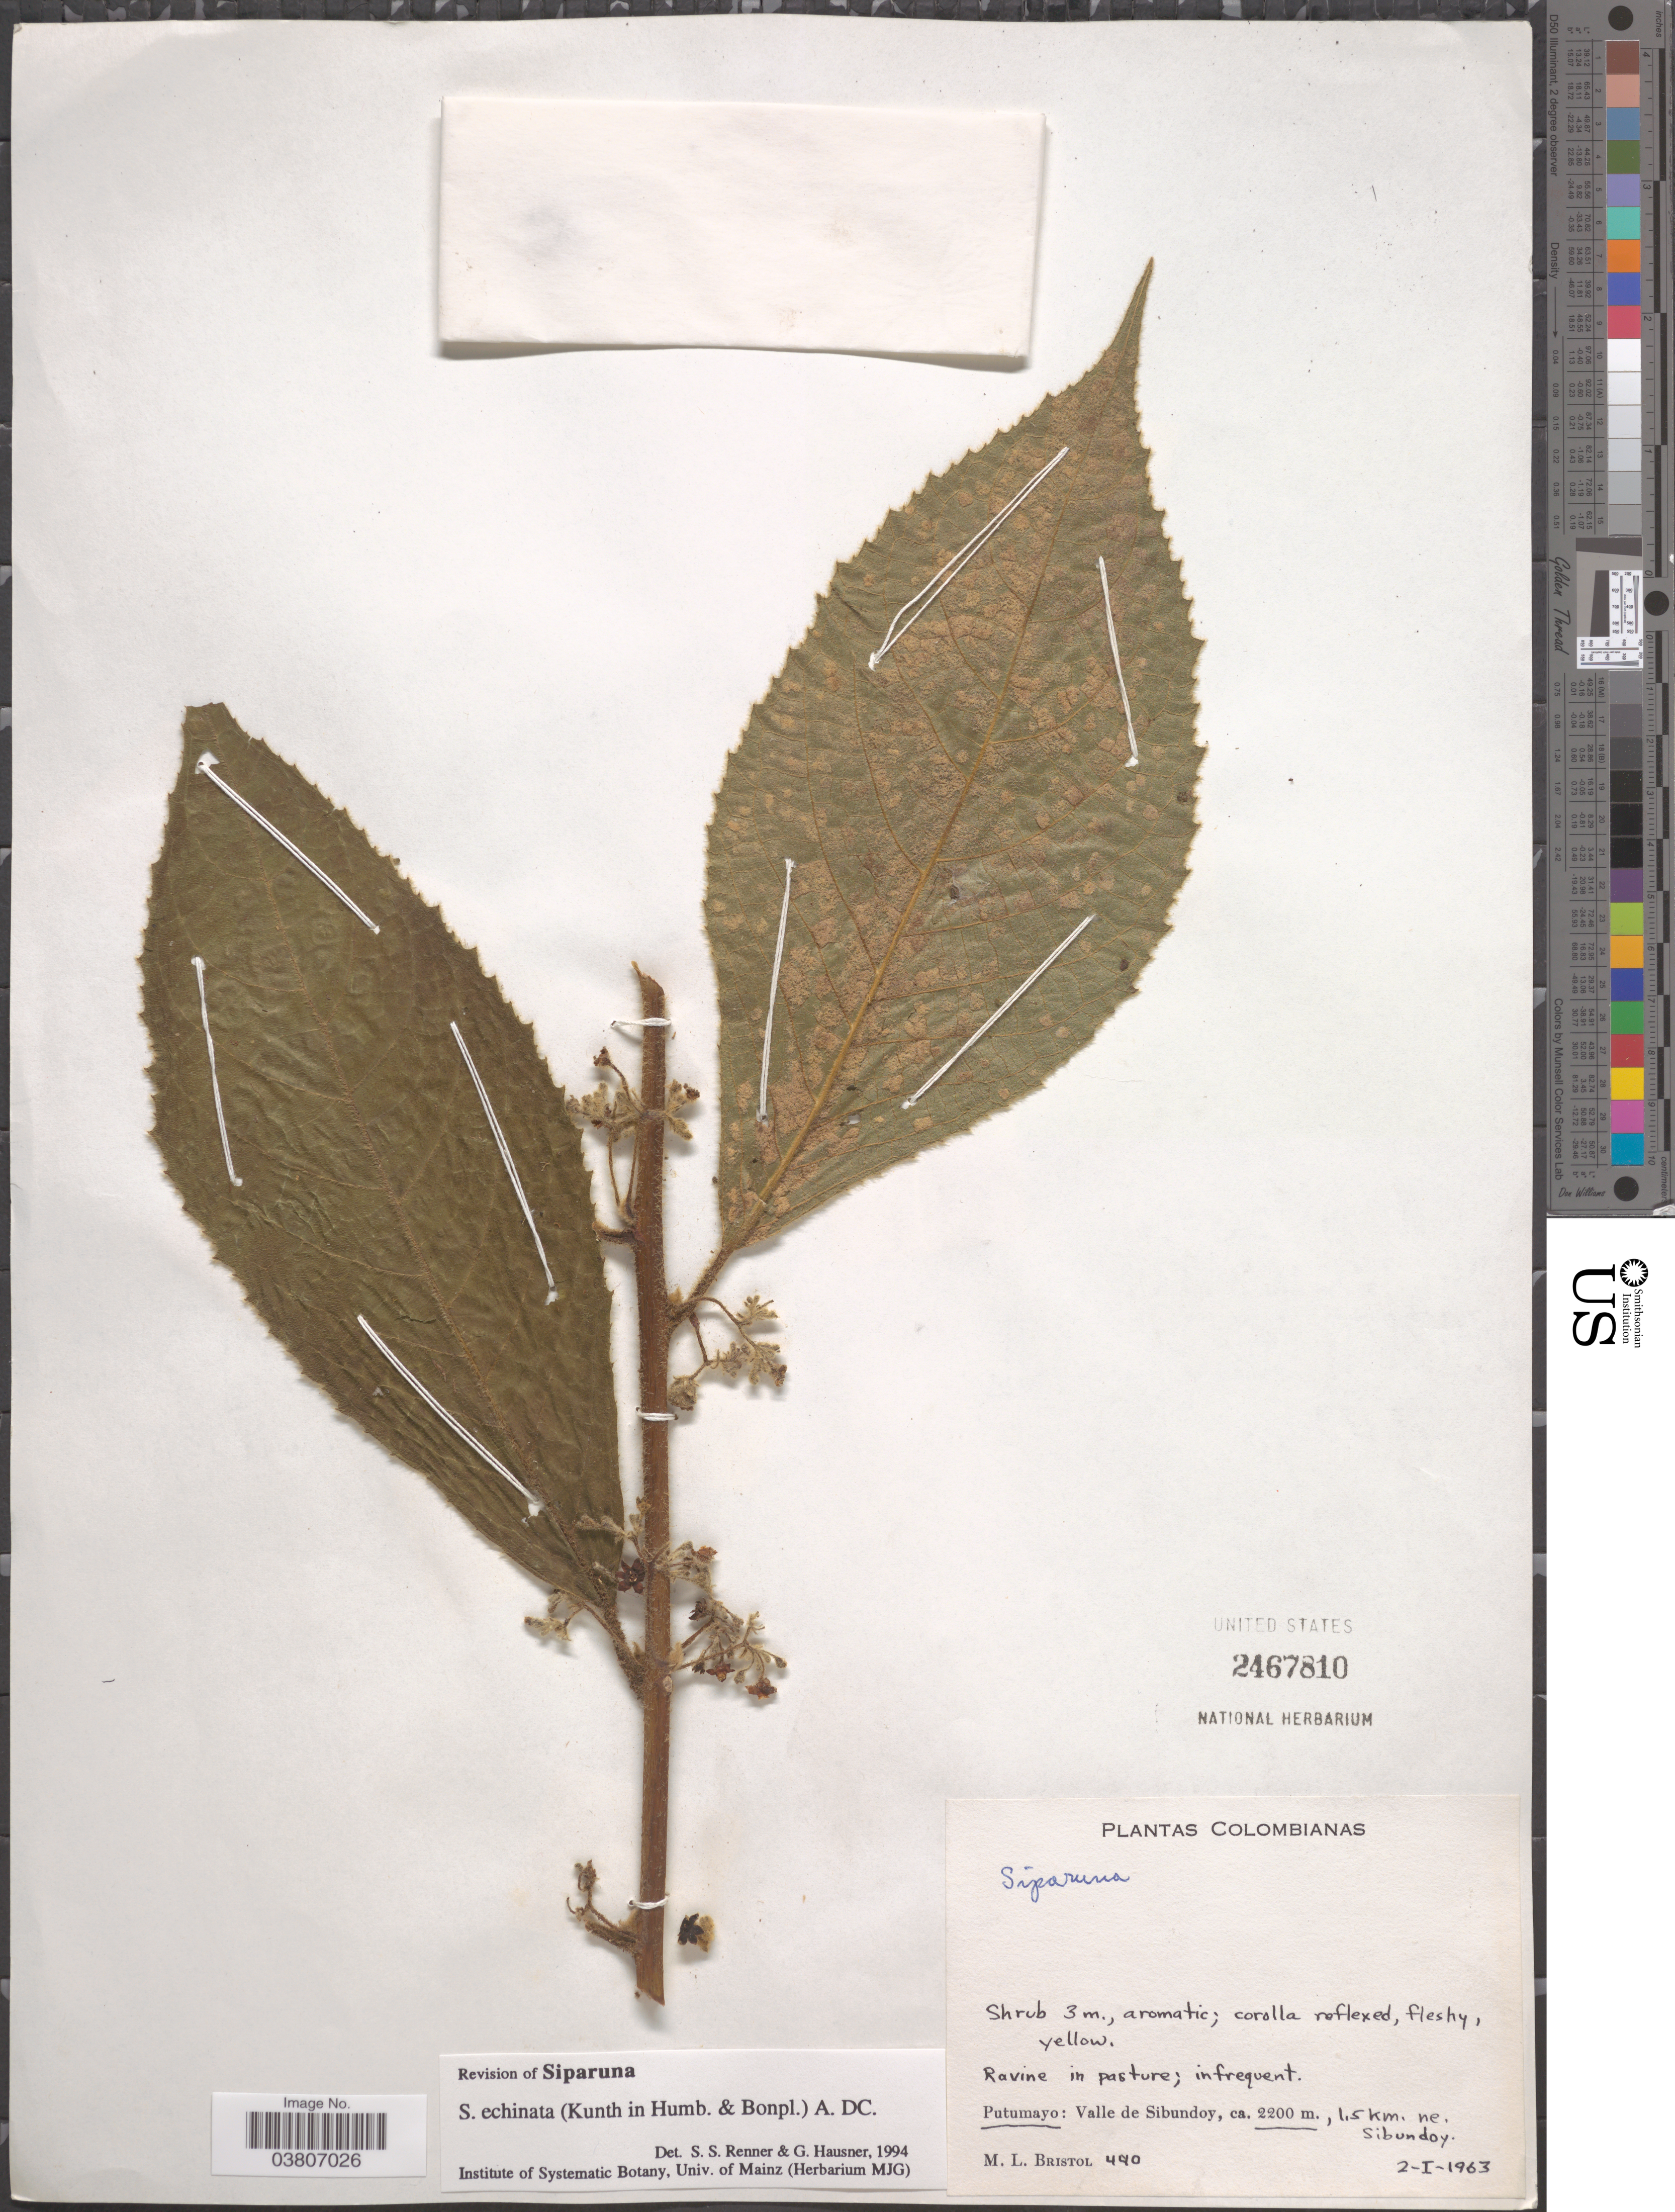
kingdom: Plantae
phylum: Tracheophyta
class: Magnoliopsida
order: Laurales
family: Siparunaceae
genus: Siparuna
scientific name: Siparuna echinata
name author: (Kunth) A. DC.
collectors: M. L. Bristol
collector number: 440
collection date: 1963-01-02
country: Colombia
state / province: Putumayo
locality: Valle de Sibundoy, 1.5 km. ne. Sibundoy.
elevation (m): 2200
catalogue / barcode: US 2467810